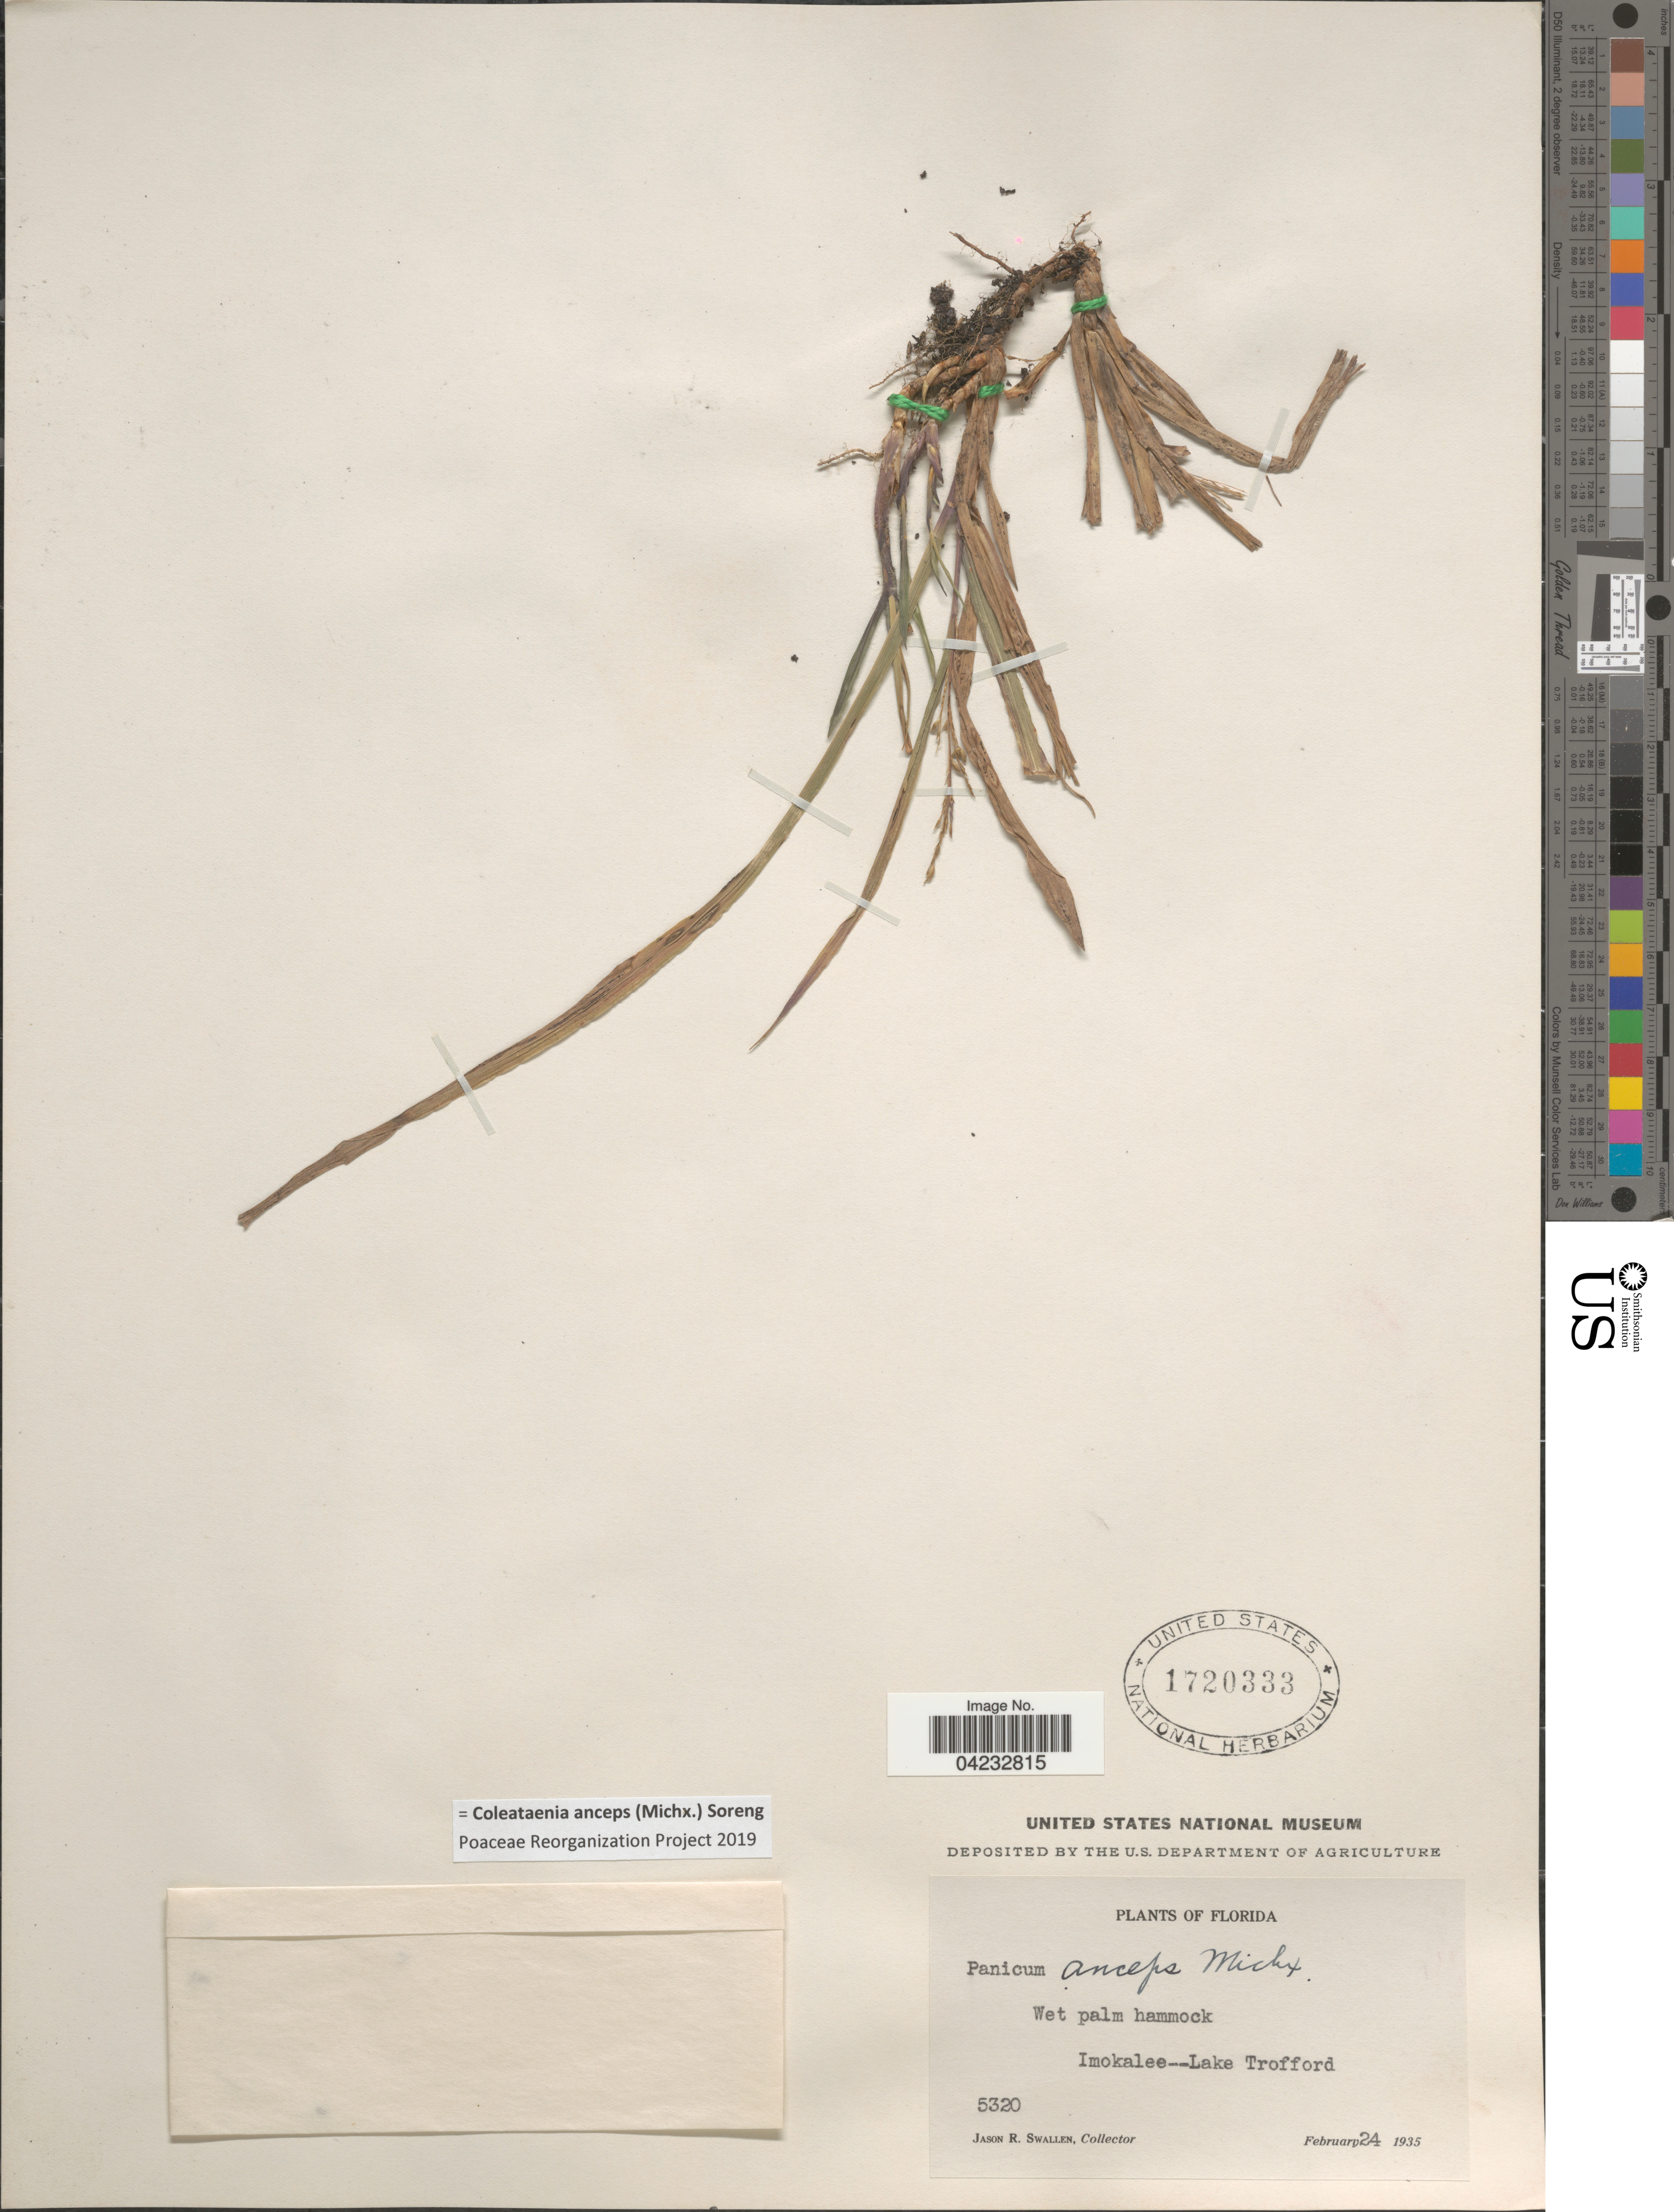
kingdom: Plantae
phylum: Tracheophyta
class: Liliopsida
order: Poales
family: Poaceae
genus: Coleataenia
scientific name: Coleataenia anceps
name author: (Michx.) Soreng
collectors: J. R. Swallen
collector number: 5320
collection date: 1935-02-24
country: United States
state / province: Florida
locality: Imokalee--Lake Trofford.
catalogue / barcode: US 1720333